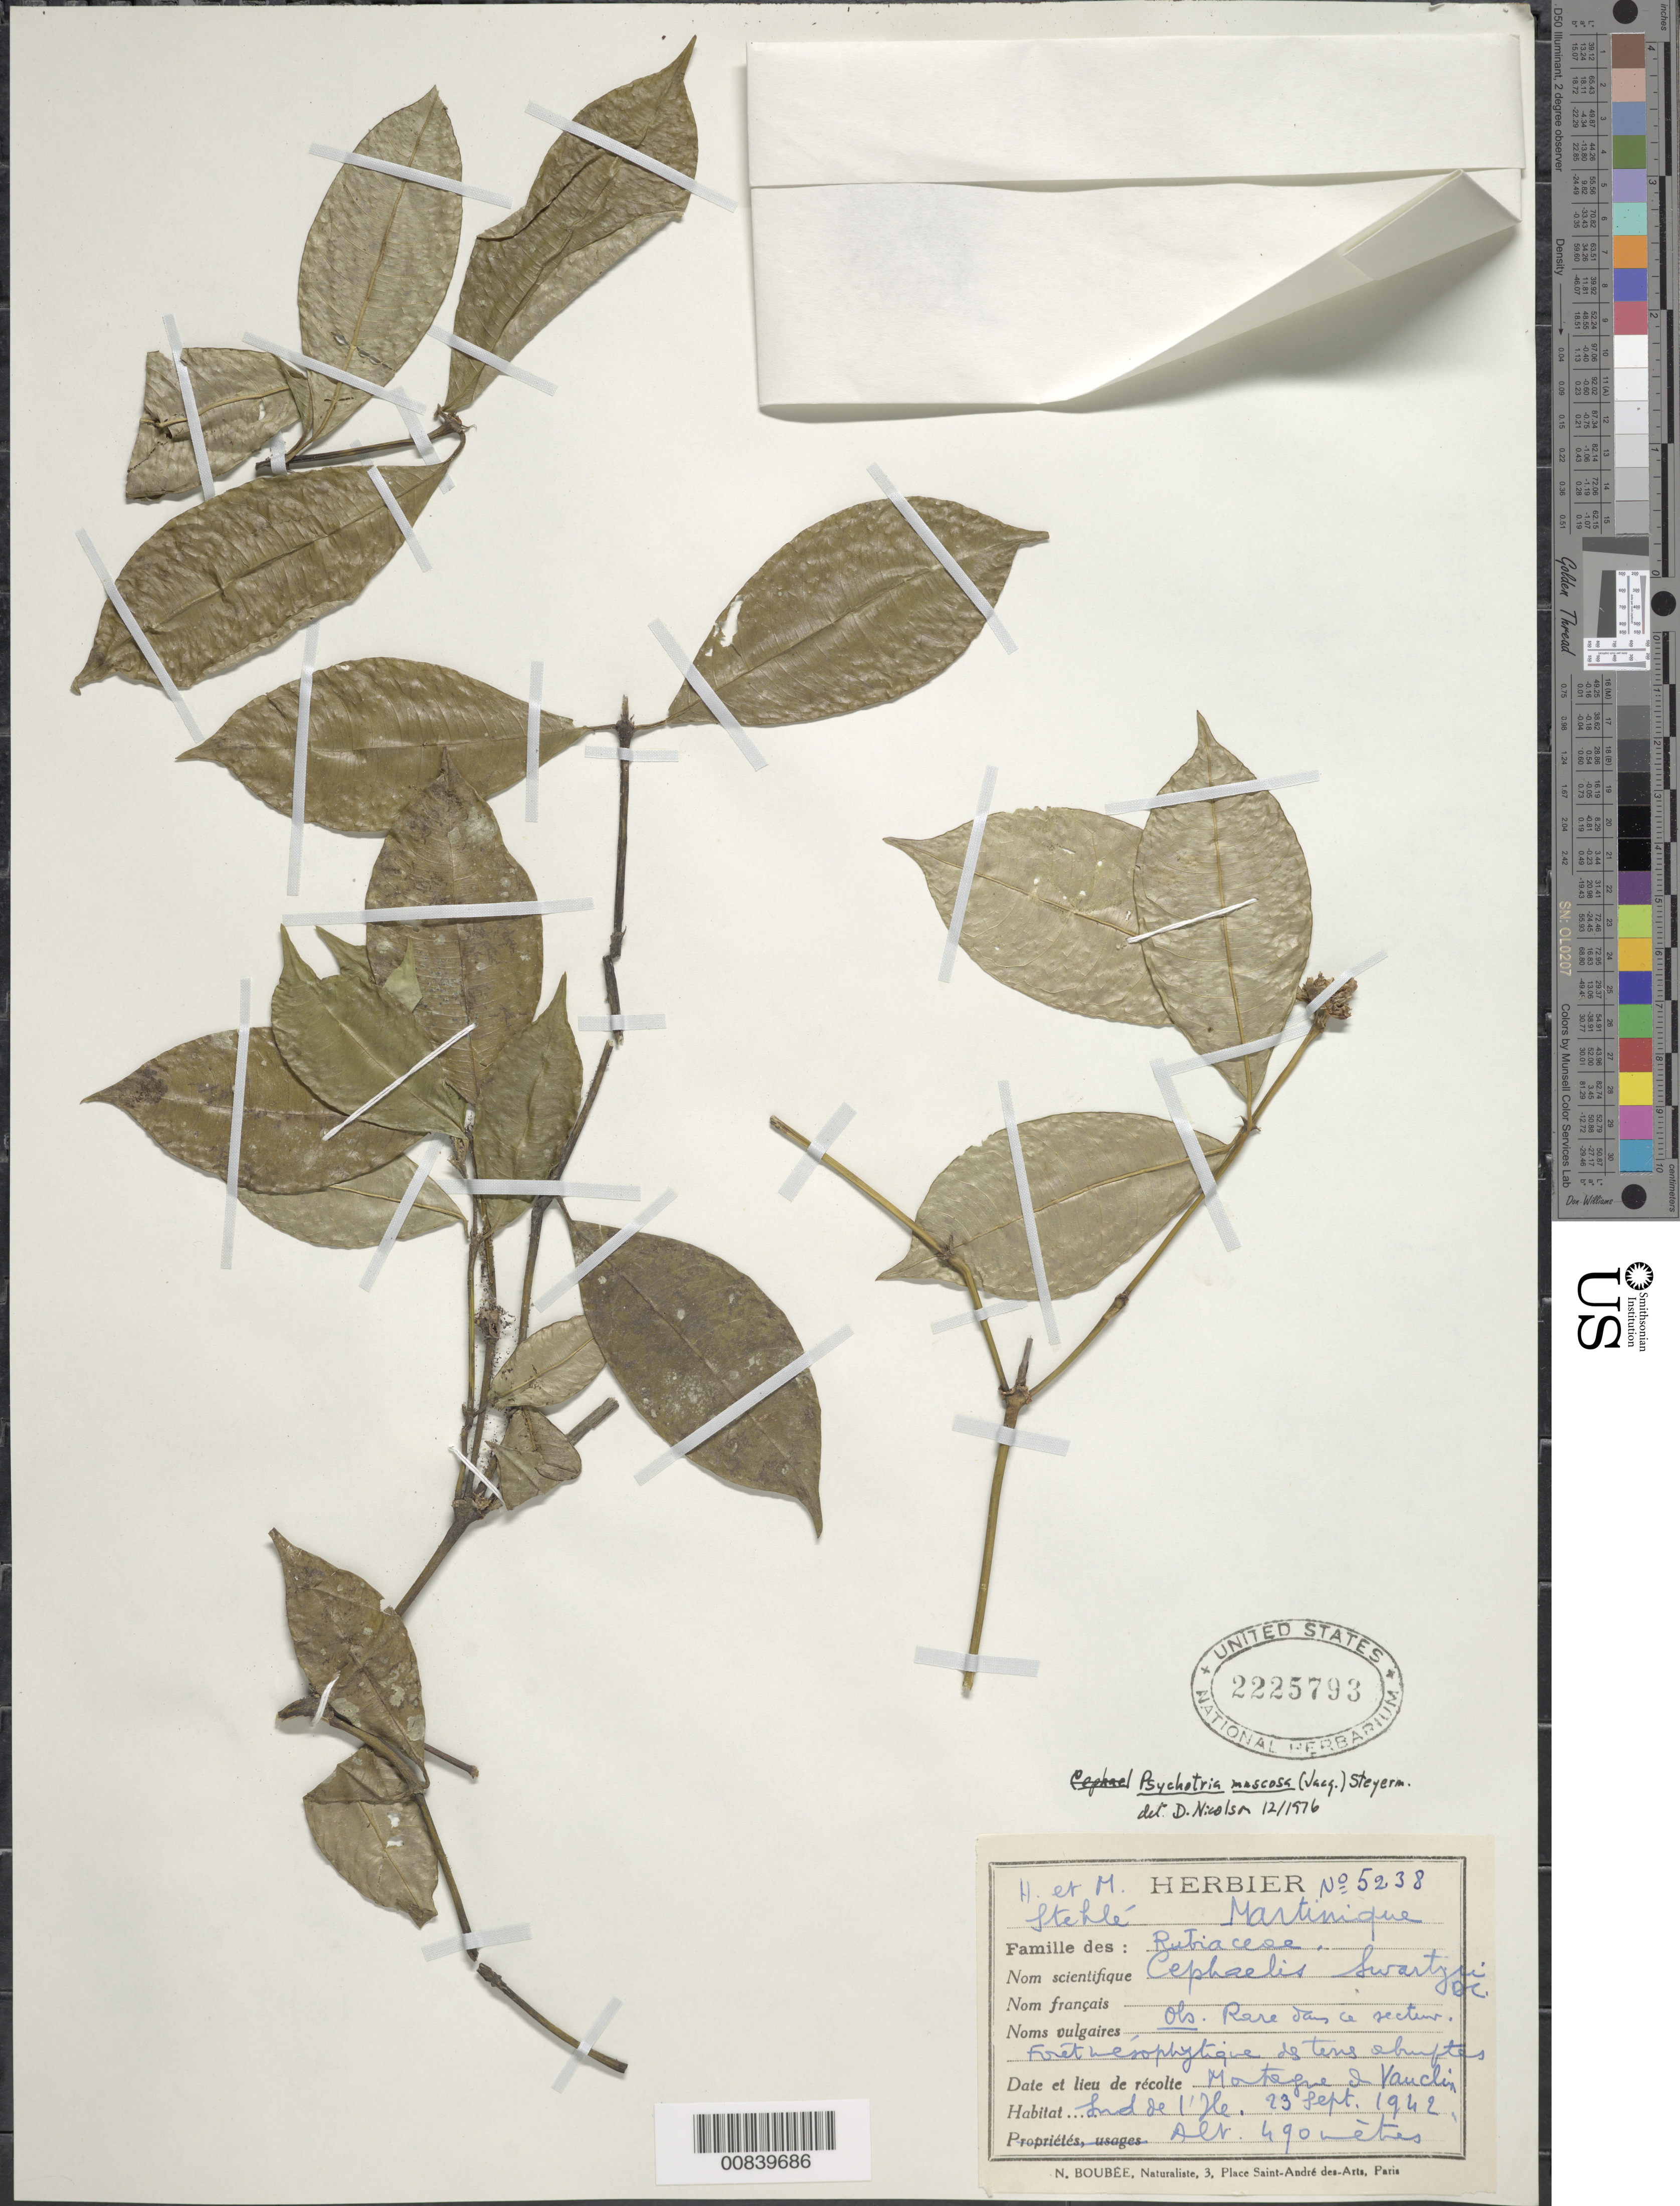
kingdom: Plantae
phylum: Tracheophyta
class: Magnoliopsida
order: Gentianales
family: Rubiaceae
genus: Psychotria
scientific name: Psychotria mucosa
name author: (Jacq.) Steyerm.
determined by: Nicholson, D. H., (US), NMNH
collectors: H. Stehlé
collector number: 5238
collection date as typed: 23 Sep 1942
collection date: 1942-09-23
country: Martinique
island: Martinique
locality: Montegue -- Vauchin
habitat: For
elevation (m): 490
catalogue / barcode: US 2225793